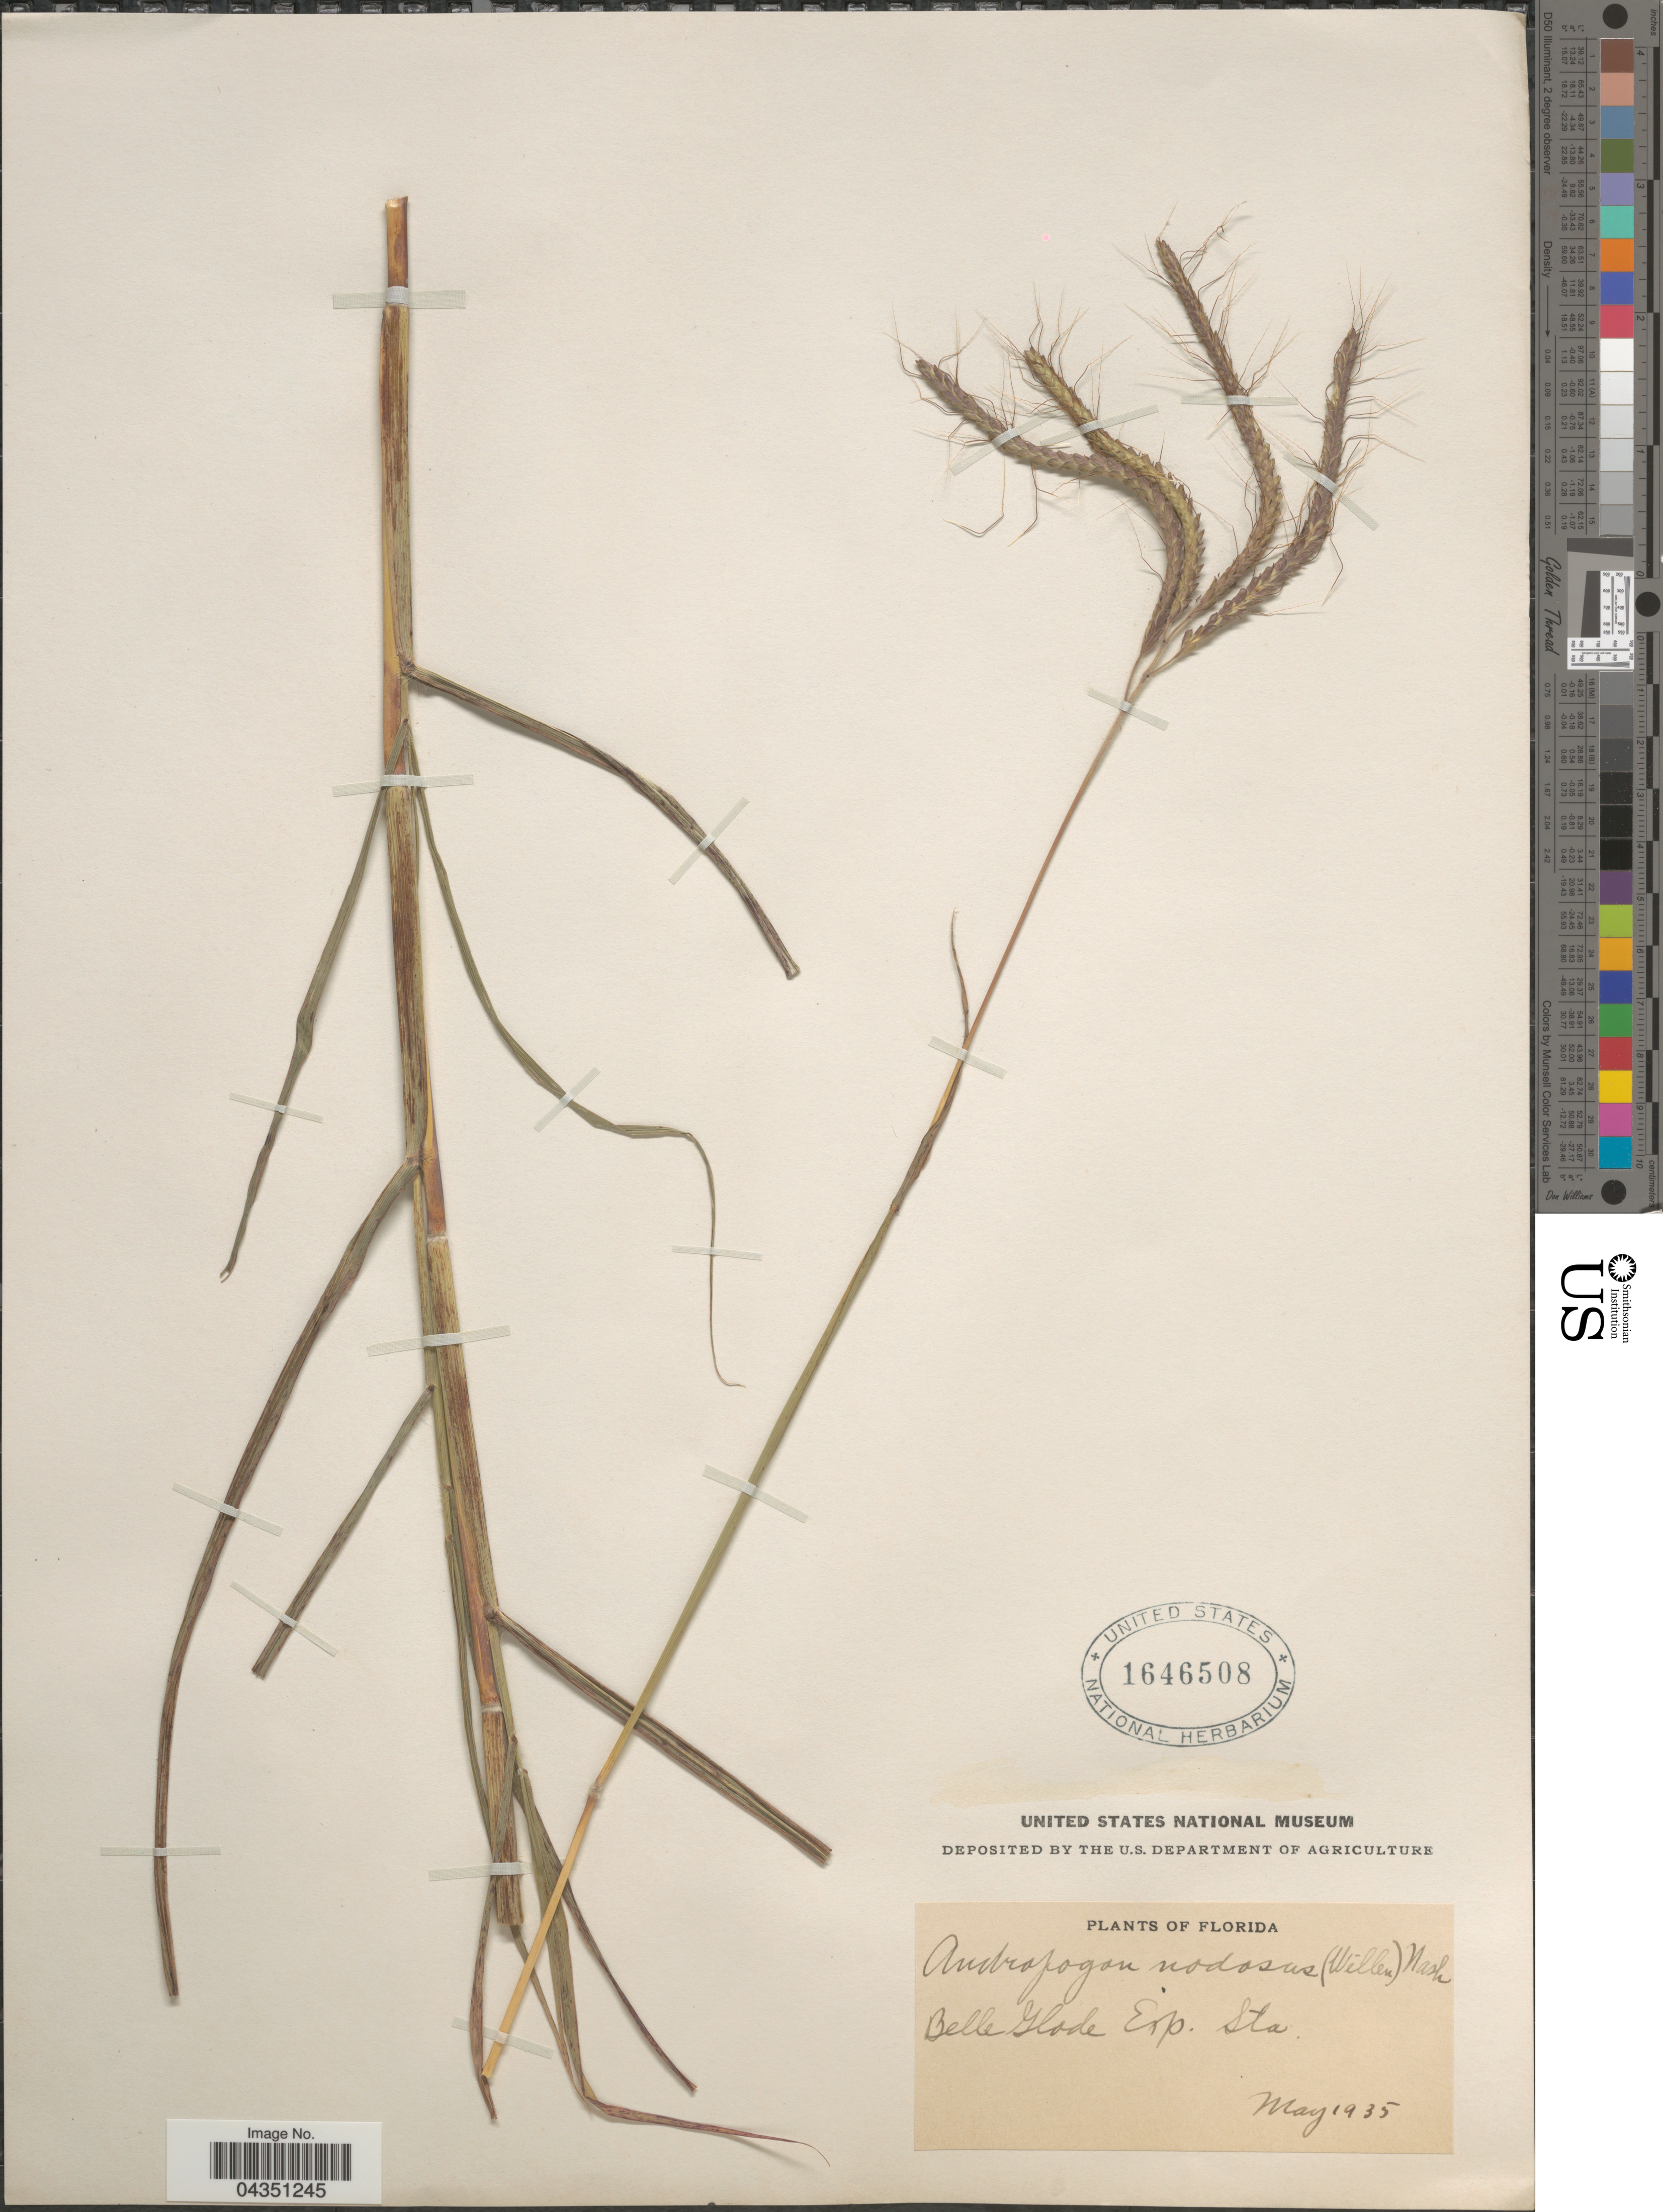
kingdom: Plantae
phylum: Tracheophyta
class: Liliopsida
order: Poales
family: Poaceae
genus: Dichanthium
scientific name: Dichanthium aristatum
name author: (Poir.) C.E. Hubb.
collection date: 1935-05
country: United States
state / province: Florida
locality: Belle Glade Exp. Sta.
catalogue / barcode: US 1646508